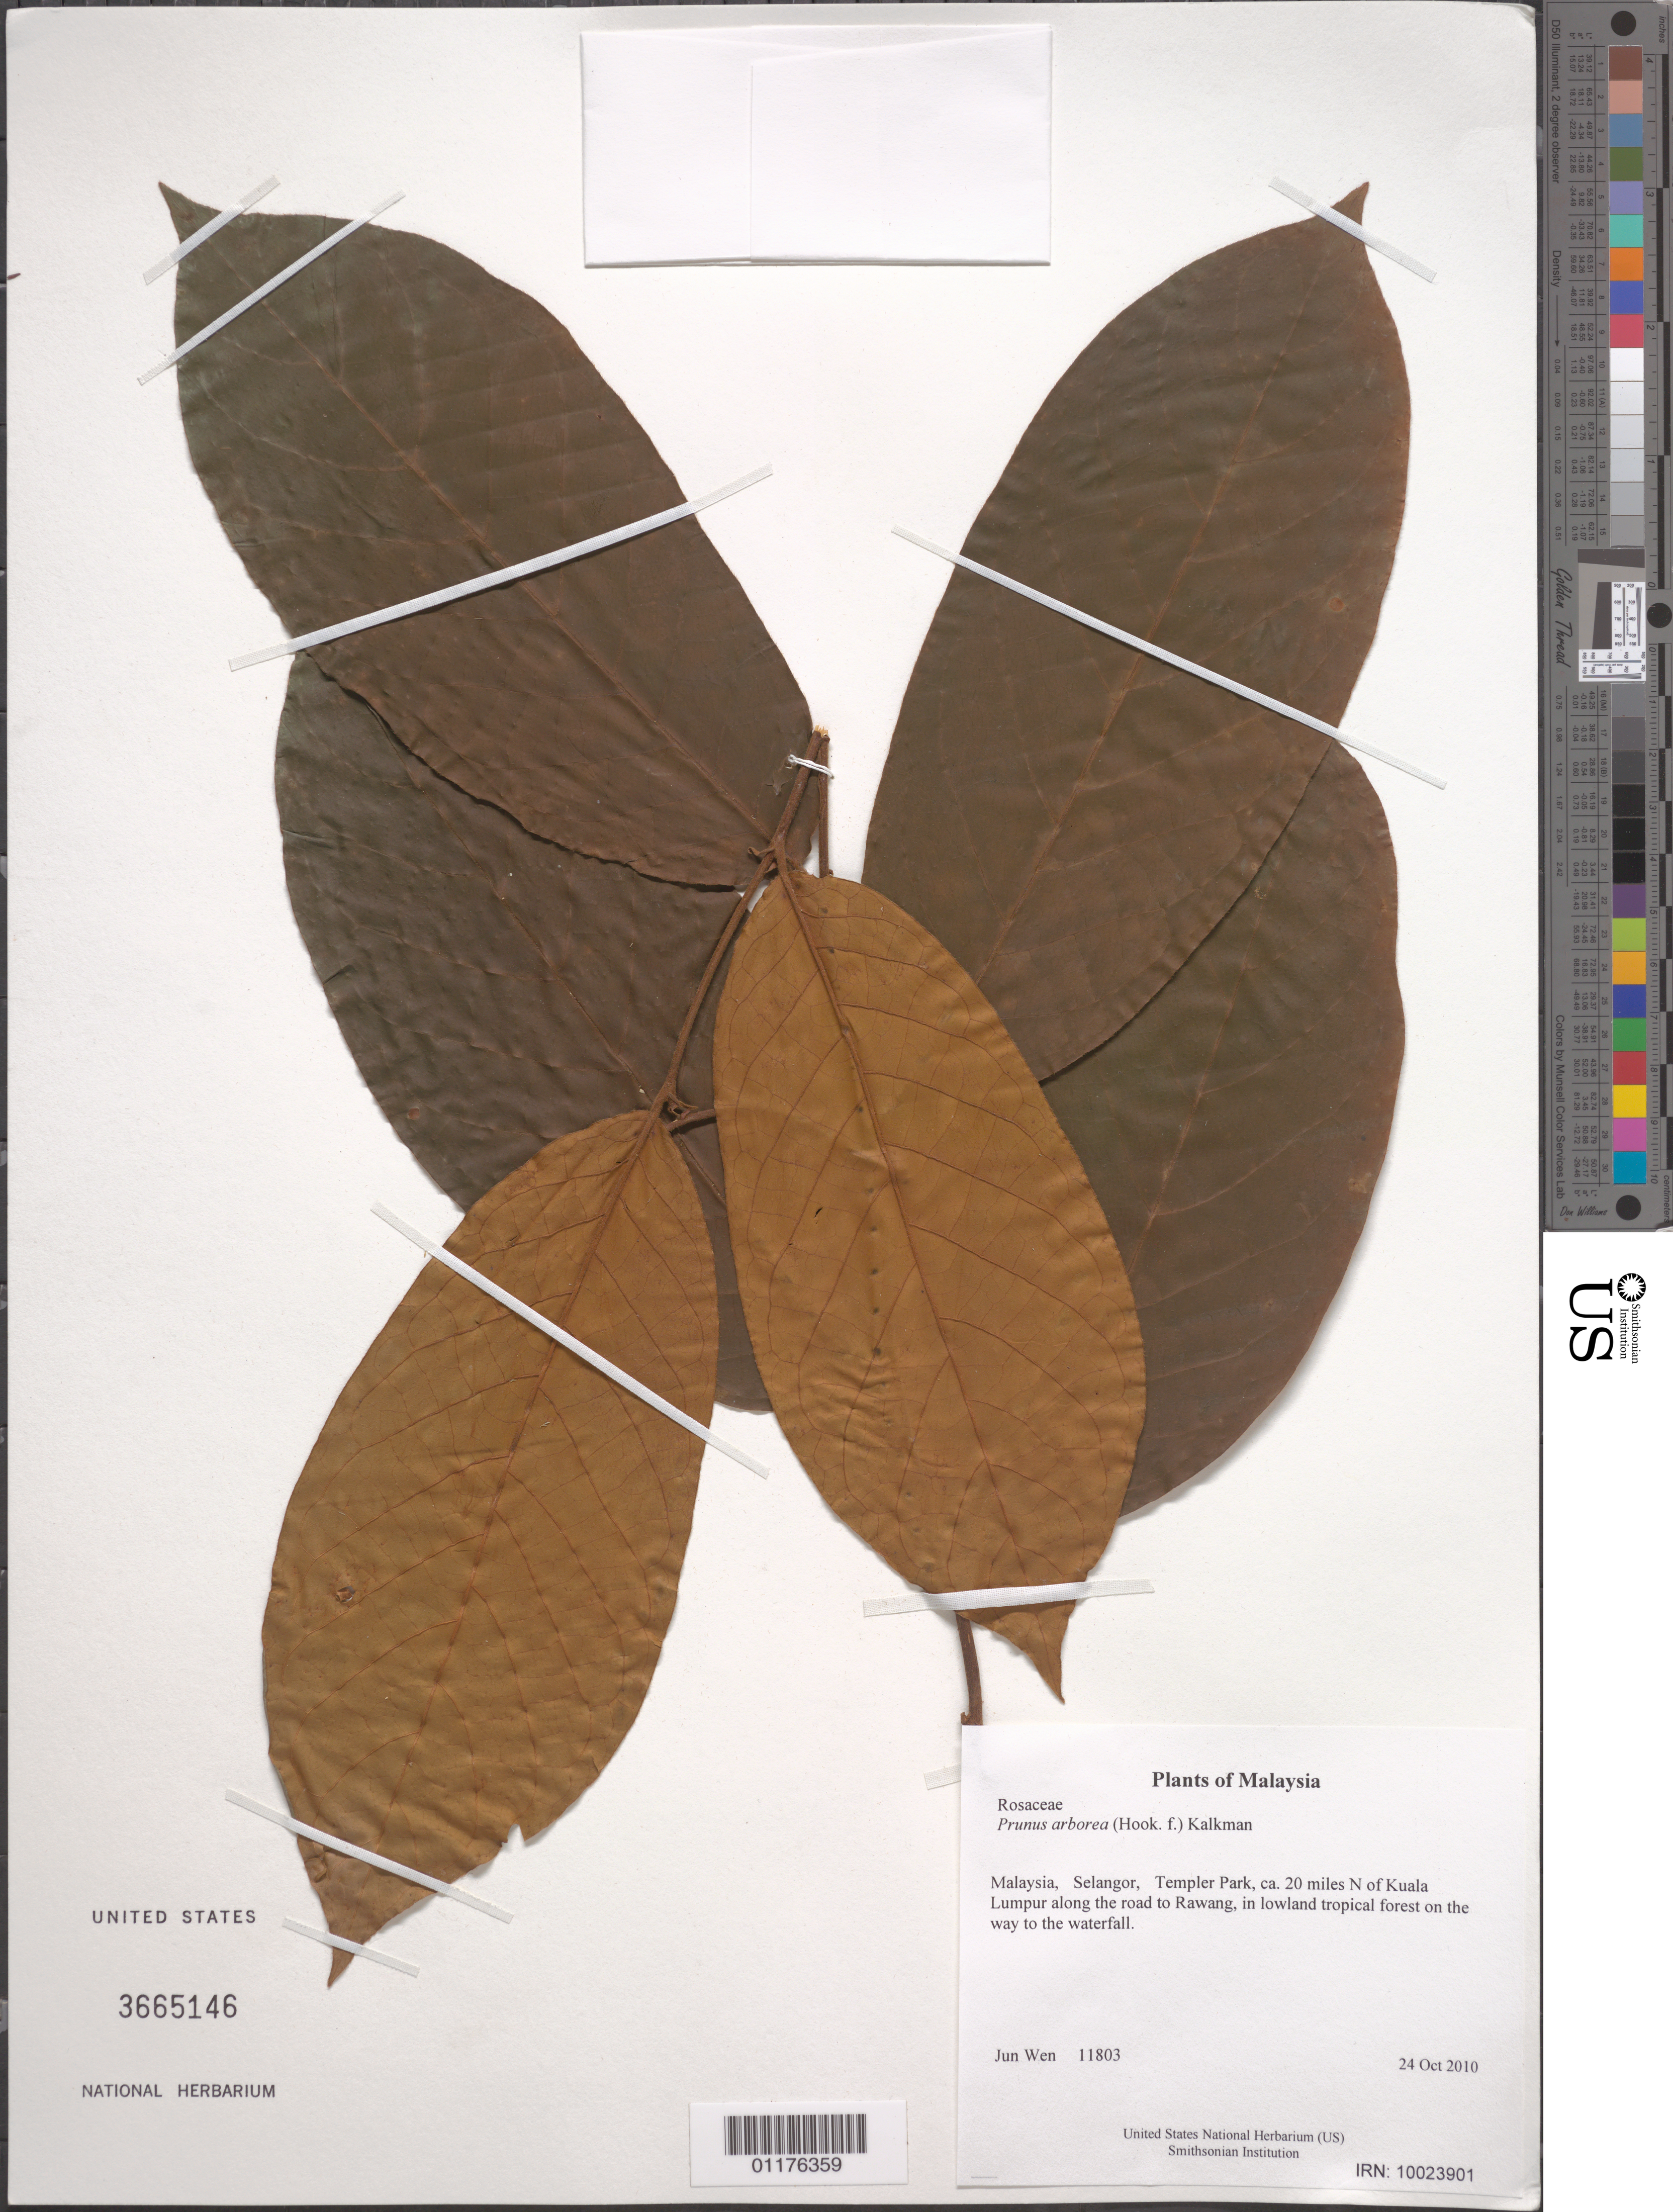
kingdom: Plantae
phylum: Tracheophyta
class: Magnoliopsida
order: Rosales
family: Rosaceae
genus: Prunus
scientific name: Prunus arborea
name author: (Blume) Kalkman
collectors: J. Wen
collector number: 11803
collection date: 2010-10-24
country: Malaysia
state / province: Selangor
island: Borneo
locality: Templer Park, ca. 20 miles N of Kuala Lumpur along the road to Rawang, in lowland tropical forest on the way to the waterfall.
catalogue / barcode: US 3665146